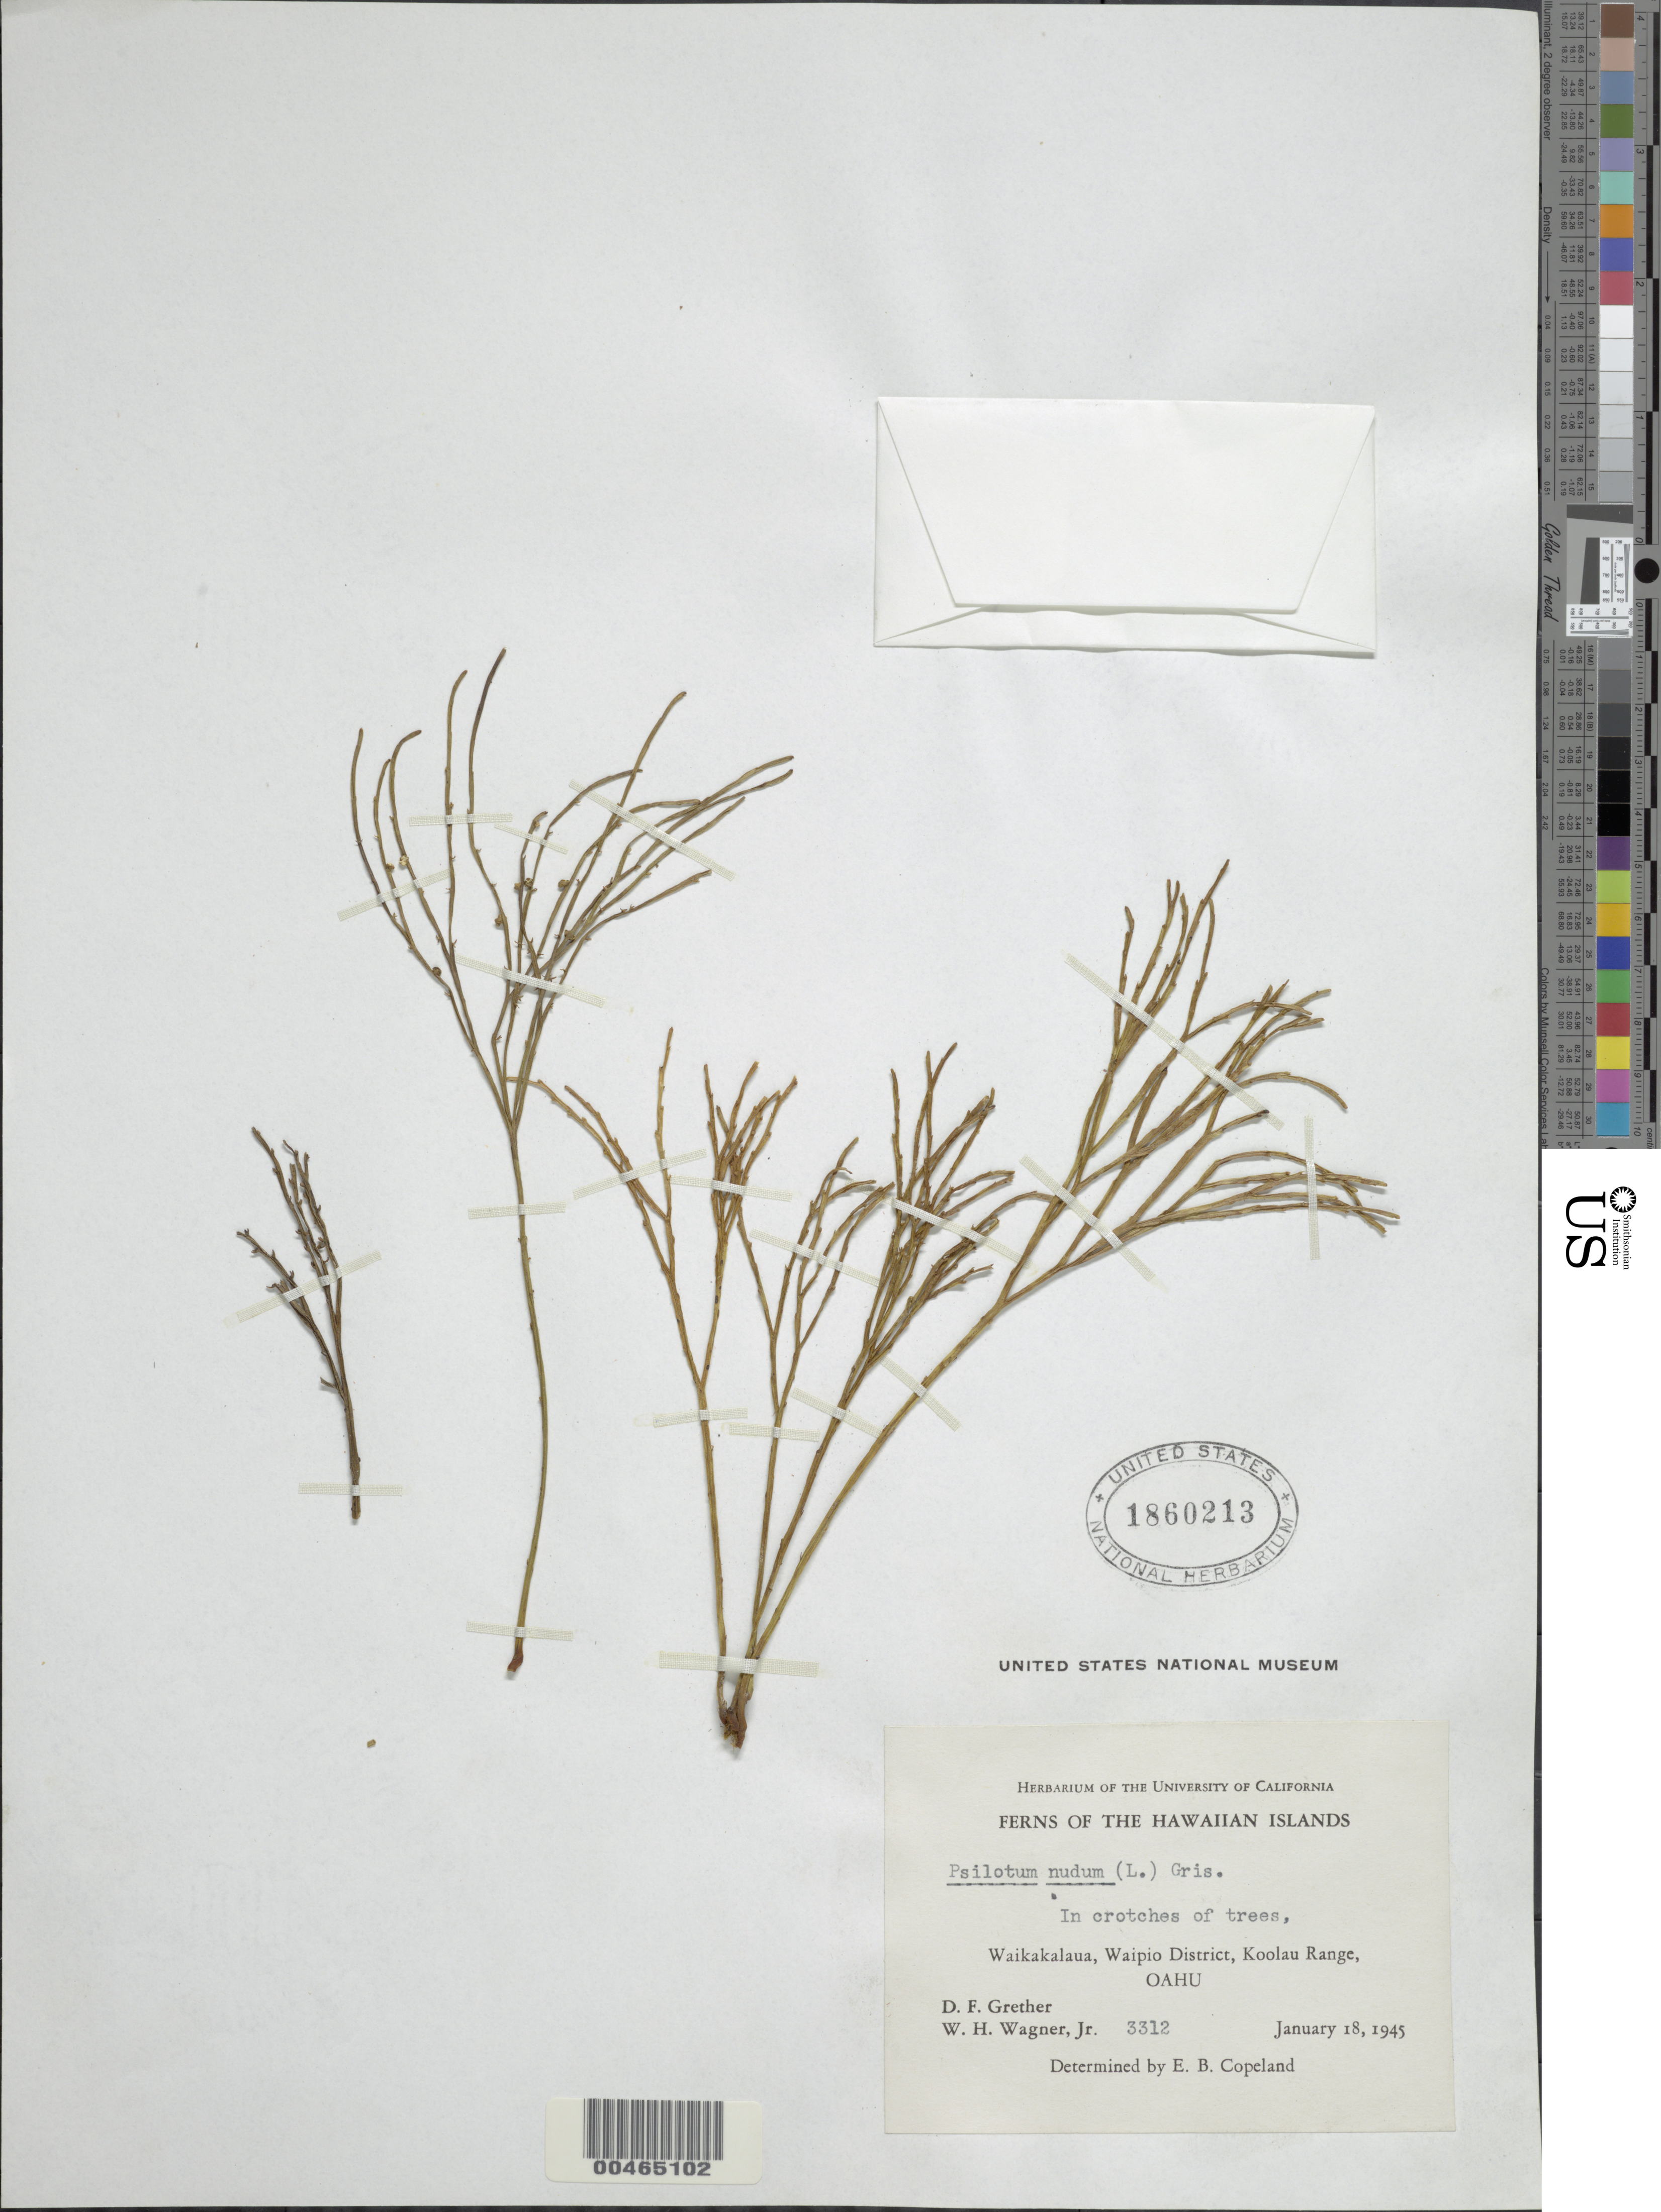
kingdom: Plantae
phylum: Tracheophyta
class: Polypodiopsida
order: Psilotales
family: Psilotaceae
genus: Psilotum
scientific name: Psilotum nudum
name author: (L.) P. Beauv.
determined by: Copeland, E. B.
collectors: D. F. Grether & W. H. Wagner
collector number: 3312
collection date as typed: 18 Jan 1945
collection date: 1945-01-18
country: United States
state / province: Hawaii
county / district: Honolulu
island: Oahu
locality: Waikakalaua, Waipio District, Koolau Range, Oahu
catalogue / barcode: US 1860213